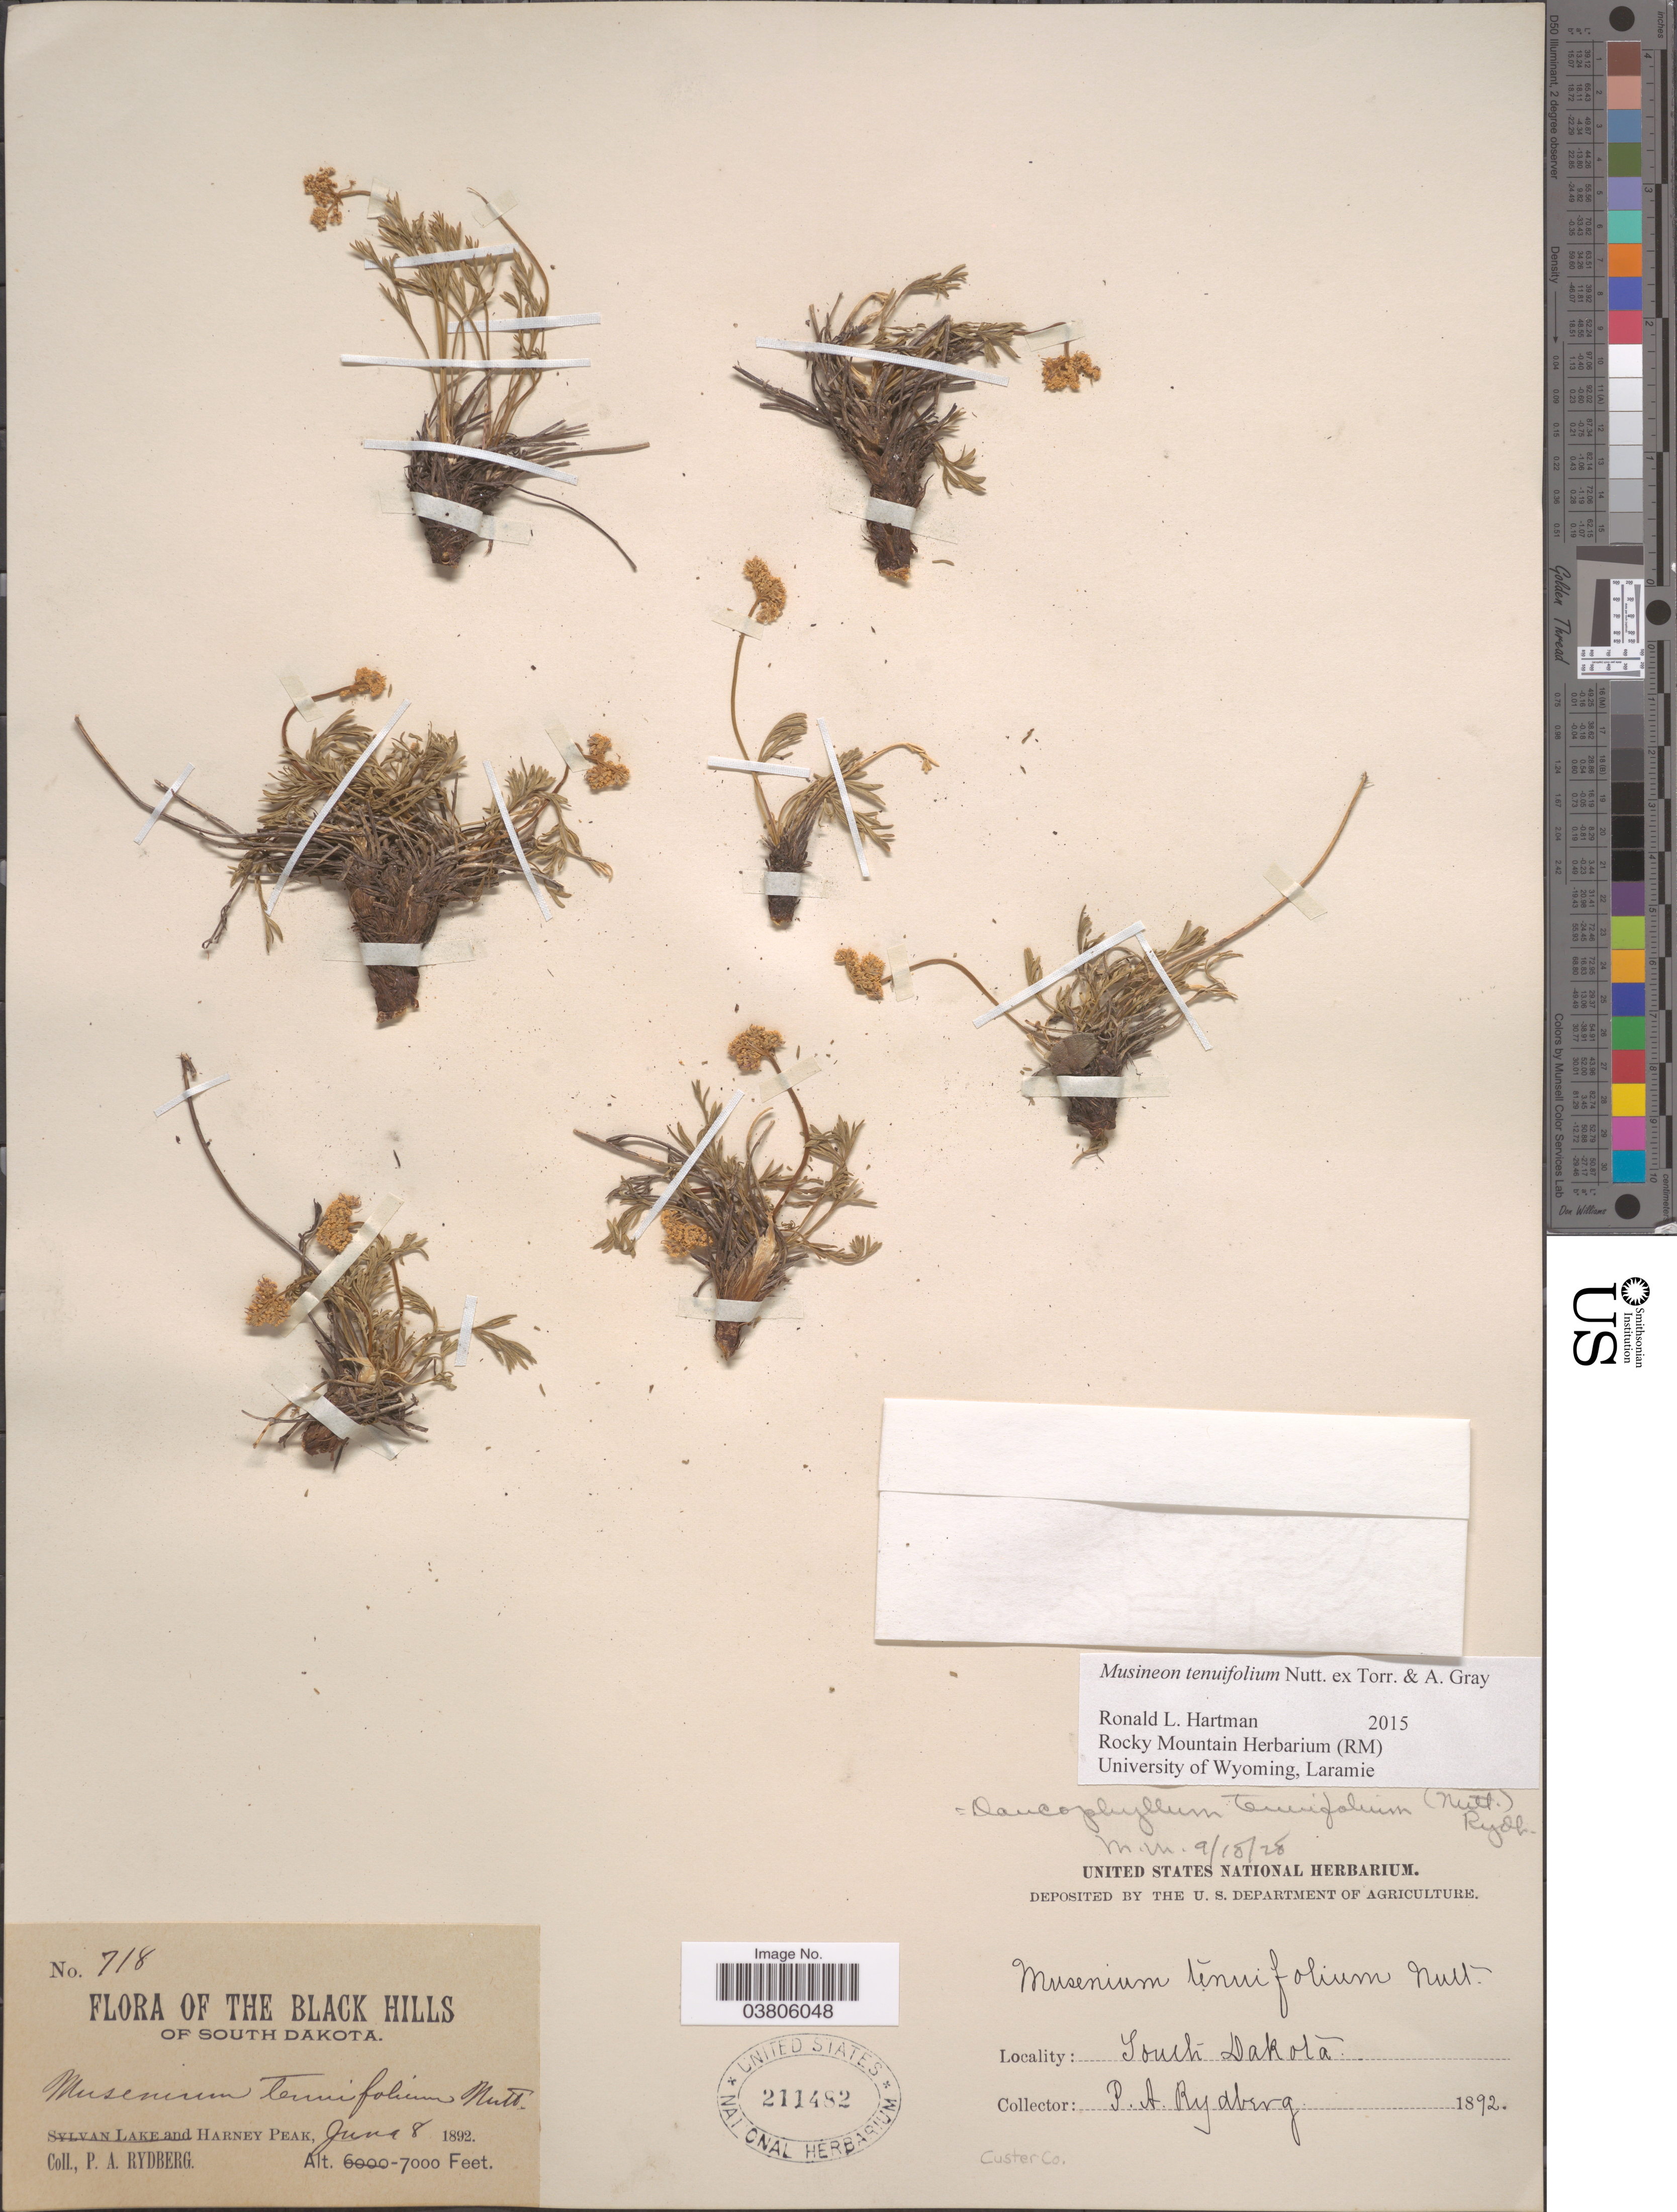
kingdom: Plantae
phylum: Tracheophyta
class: Magnoliopsida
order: Apiales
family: Apiaceae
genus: Musineon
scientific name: Musineon tenuifolium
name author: Nutt.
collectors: P. A. Rydberg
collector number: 718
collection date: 1892-06-08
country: United States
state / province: South Dakota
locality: The Black Hills of South Dakota. Harney Peak. Custer Co.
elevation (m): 2134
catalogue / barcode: US 211482